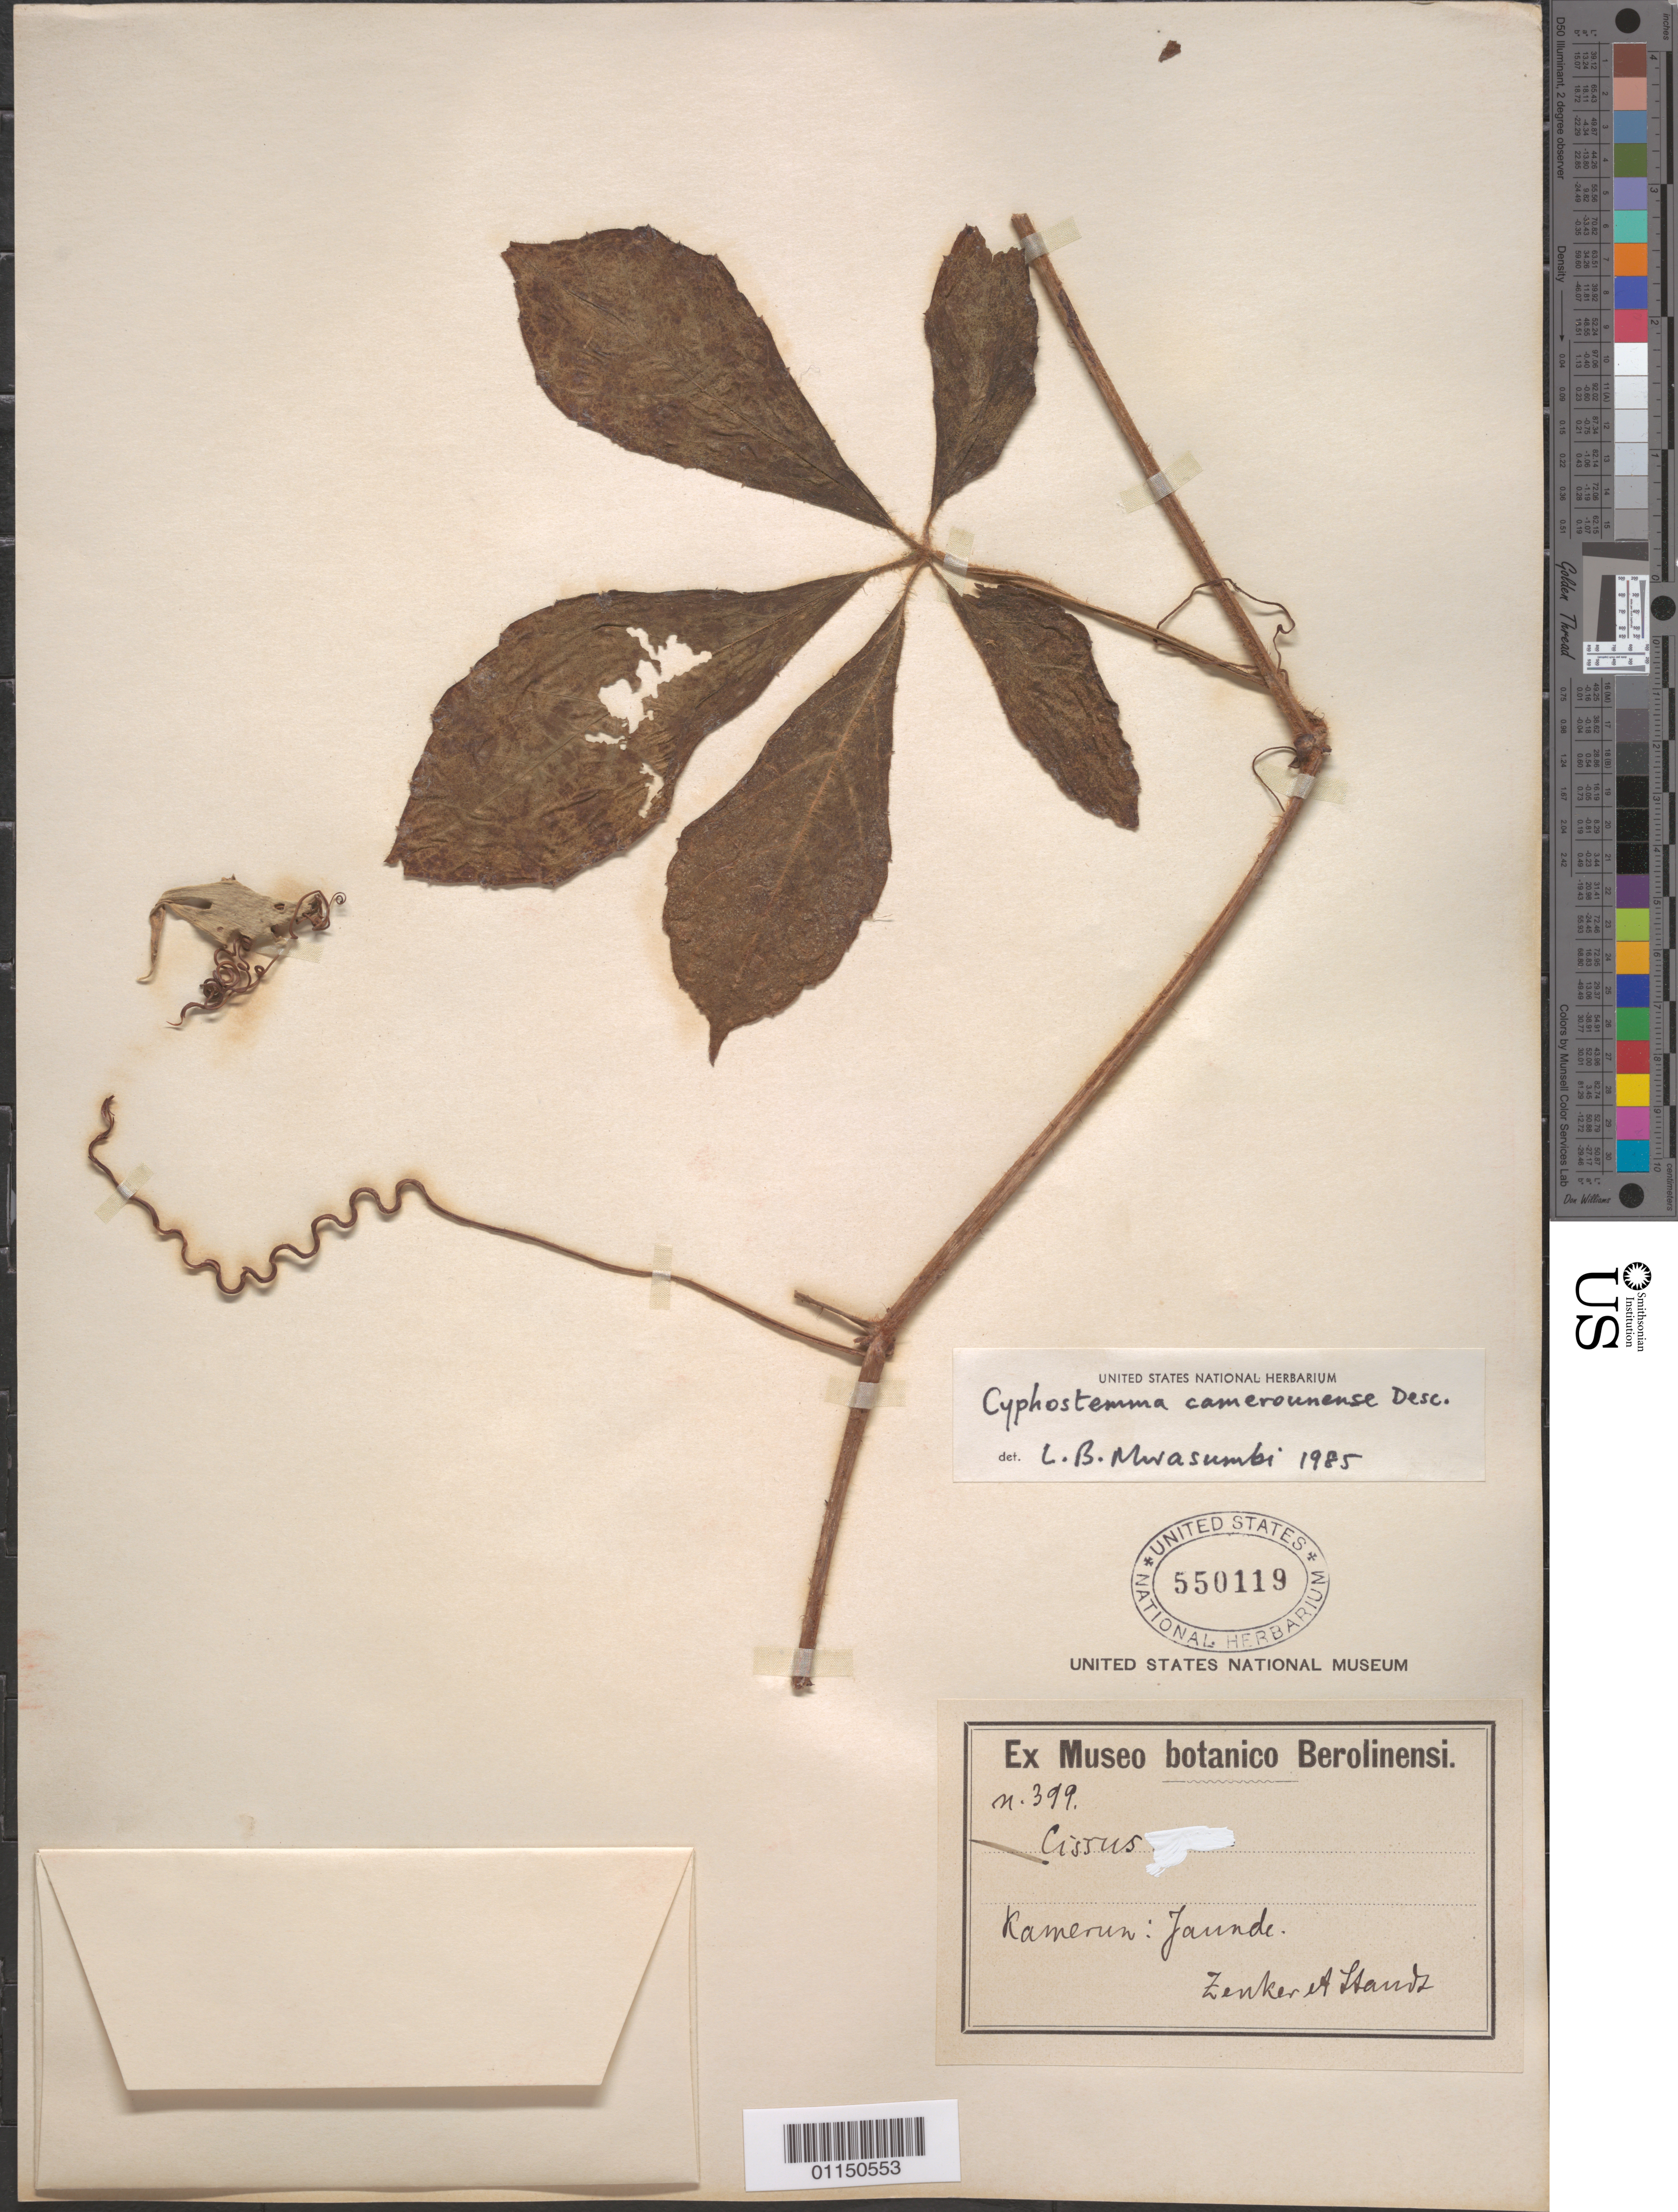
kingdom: Plantae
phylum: Tracheophyta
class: Magnoliopsida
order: Vitales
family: Vitaceae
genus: Cyphostemma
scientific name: Cyphostemma camerounense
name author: Desc.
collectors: G. A. Zenker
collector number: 399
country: Cameroon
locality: Jaunde.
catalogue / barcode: US 550119